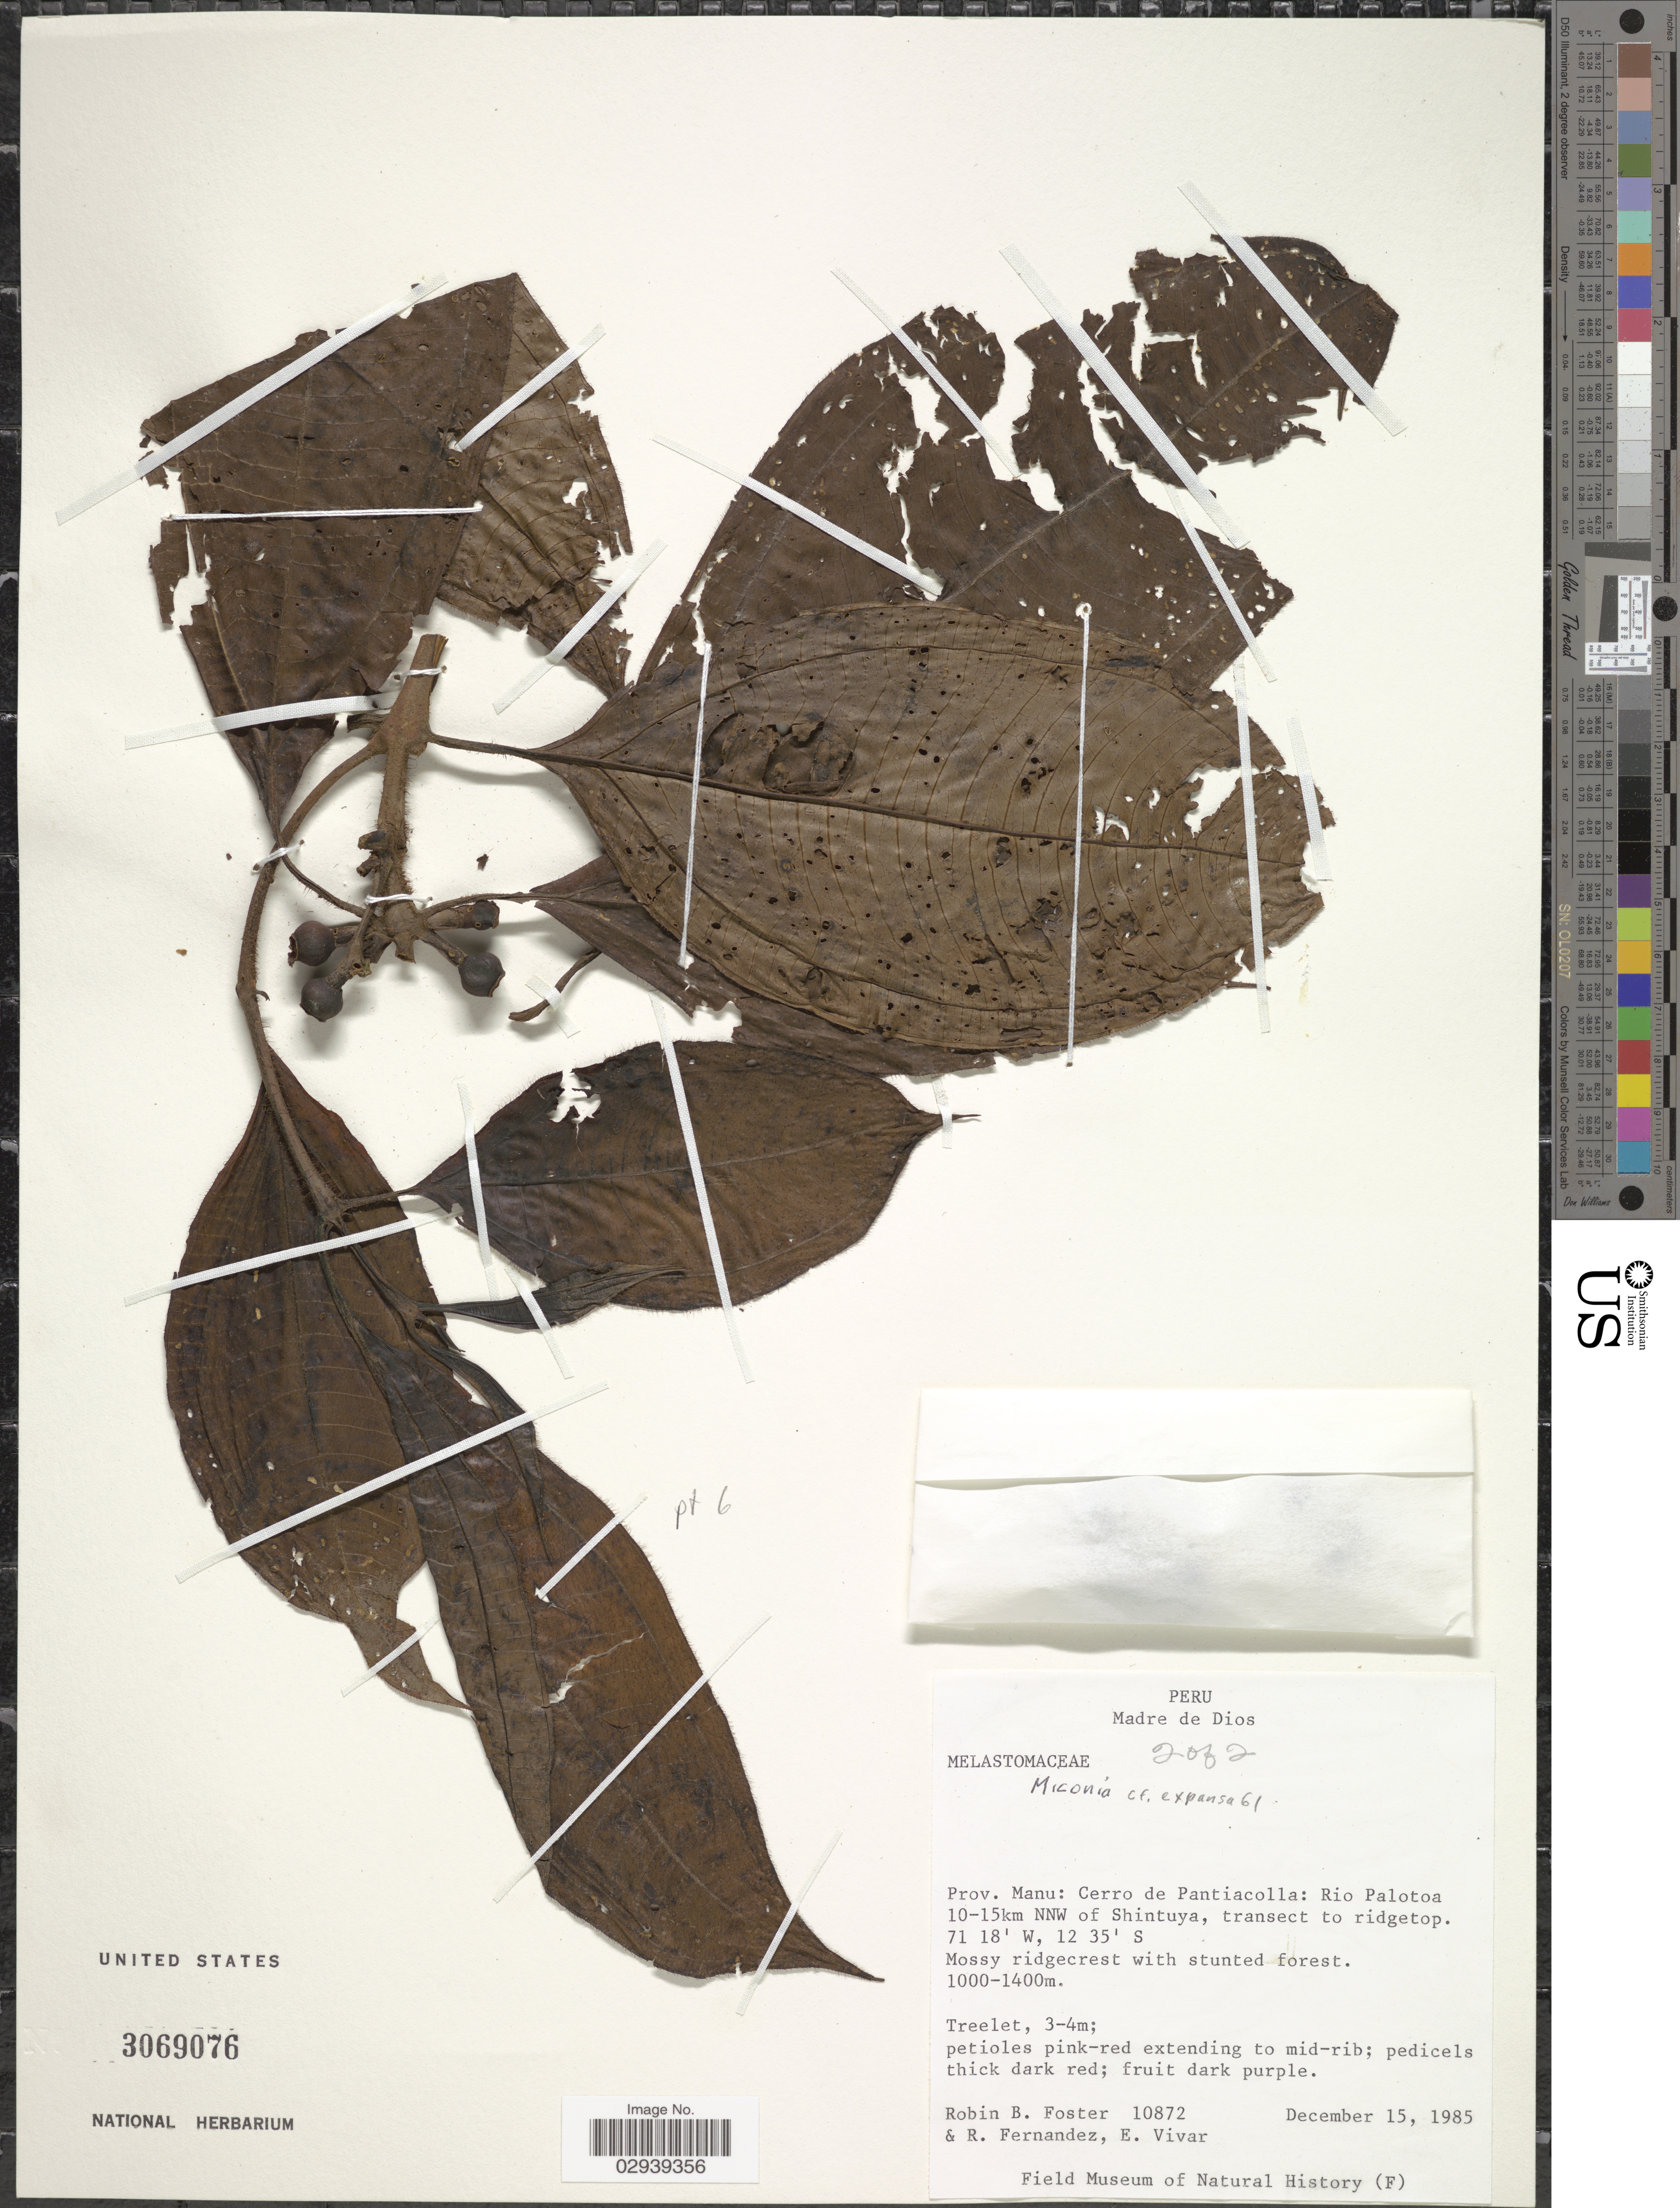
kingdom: Plantae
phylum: Tracheophyta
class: Magnoliopsida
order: Myrtales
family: Melastomataceae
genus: Miconia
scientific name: Miconia expansa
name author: Gleason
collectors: R. B. Foster, R. Fernandez & E. Vivar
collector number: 10872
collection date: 1985-12-15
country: Peru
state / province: Madre de Dios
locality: Prov. Manu: Cerro de Pantiacolla: Rio Palotoa 10-15km NNW of Shintuya, transect to ridgeto.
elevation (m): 1000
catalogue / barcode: US 3069076